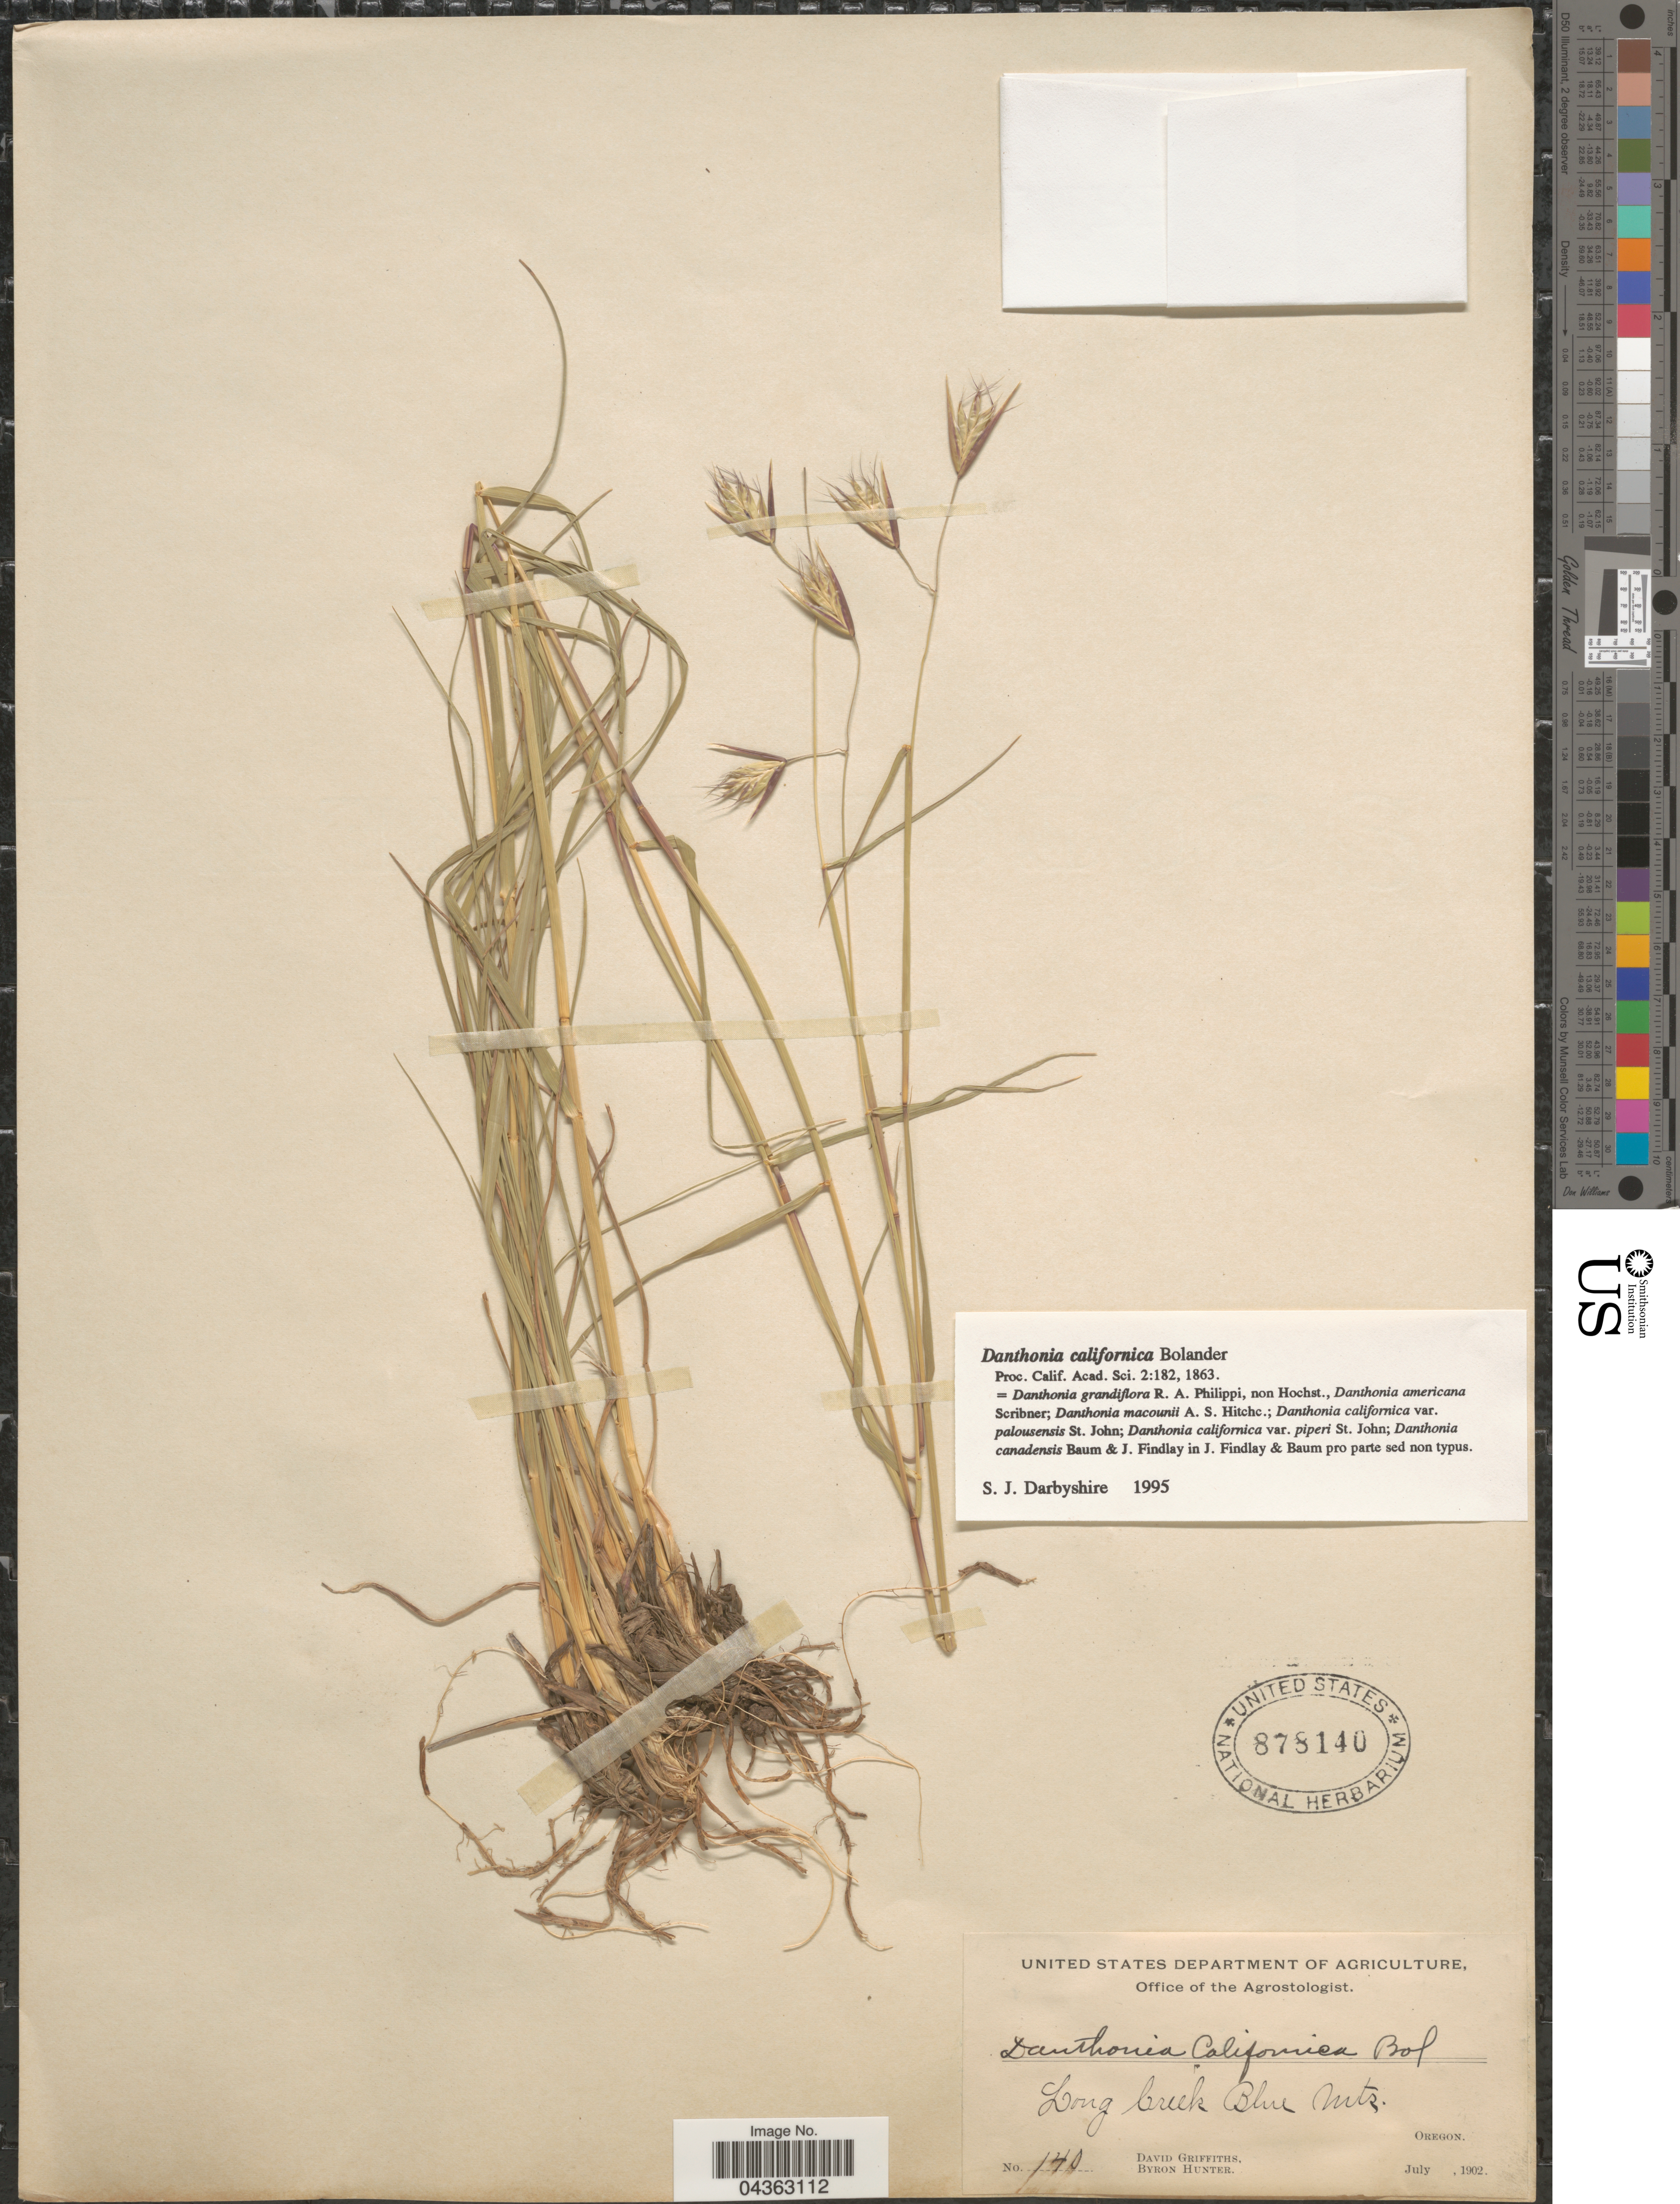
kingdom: Plantae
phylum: Tracheophyta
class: Liliopsida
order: Poales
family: Poaceae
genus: Danthonia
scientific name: Danthonia californica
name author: Bol.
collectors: D. Griffiths & B. Hunter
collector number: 140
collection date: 1902-07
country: United States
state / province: Oregon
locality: Long Creek Blue Mts.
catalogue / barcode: US 878140